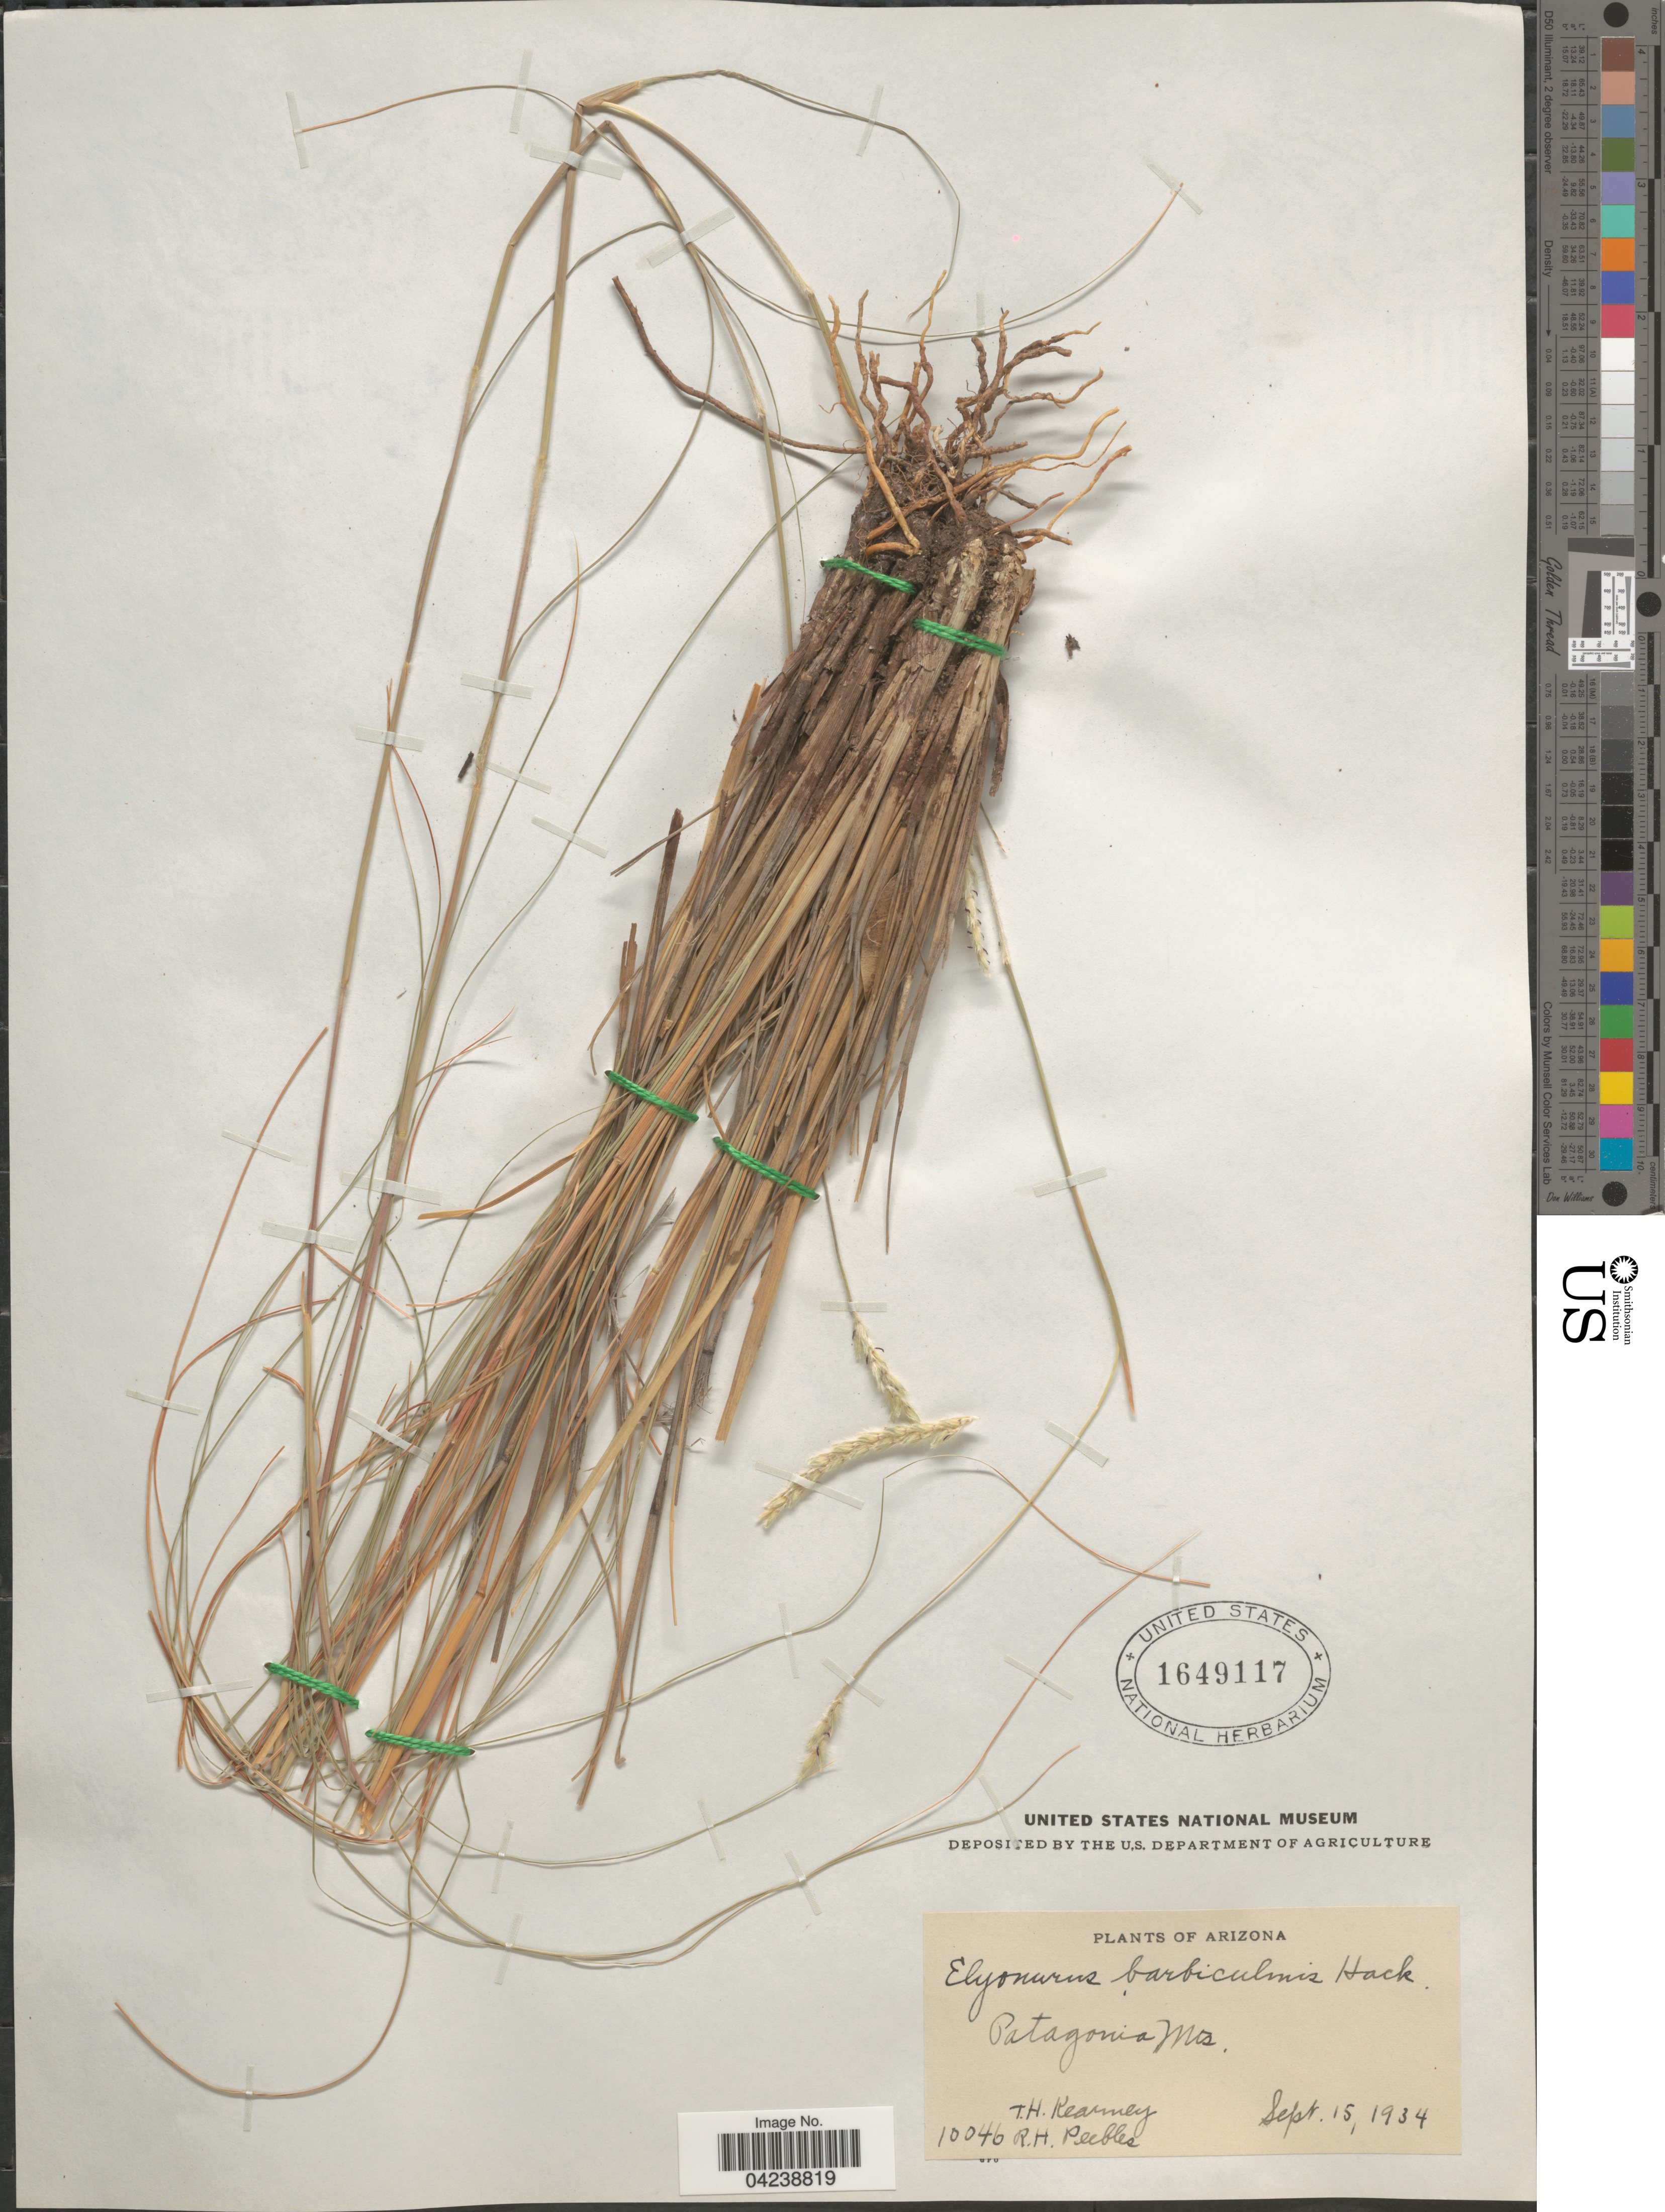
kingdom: Plantae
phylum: Tracheophyta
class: Liliopsida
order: Poales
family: Poaceae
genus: Elionurus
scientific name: Elionurus barbiculmis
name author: Hack. in A. DC.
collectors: T. H. Kearney & R. H. Peebles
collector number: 10046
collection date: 1934-09-15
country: United States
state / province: Arizona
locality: Patagonia Mts.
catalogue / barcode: US 1649117